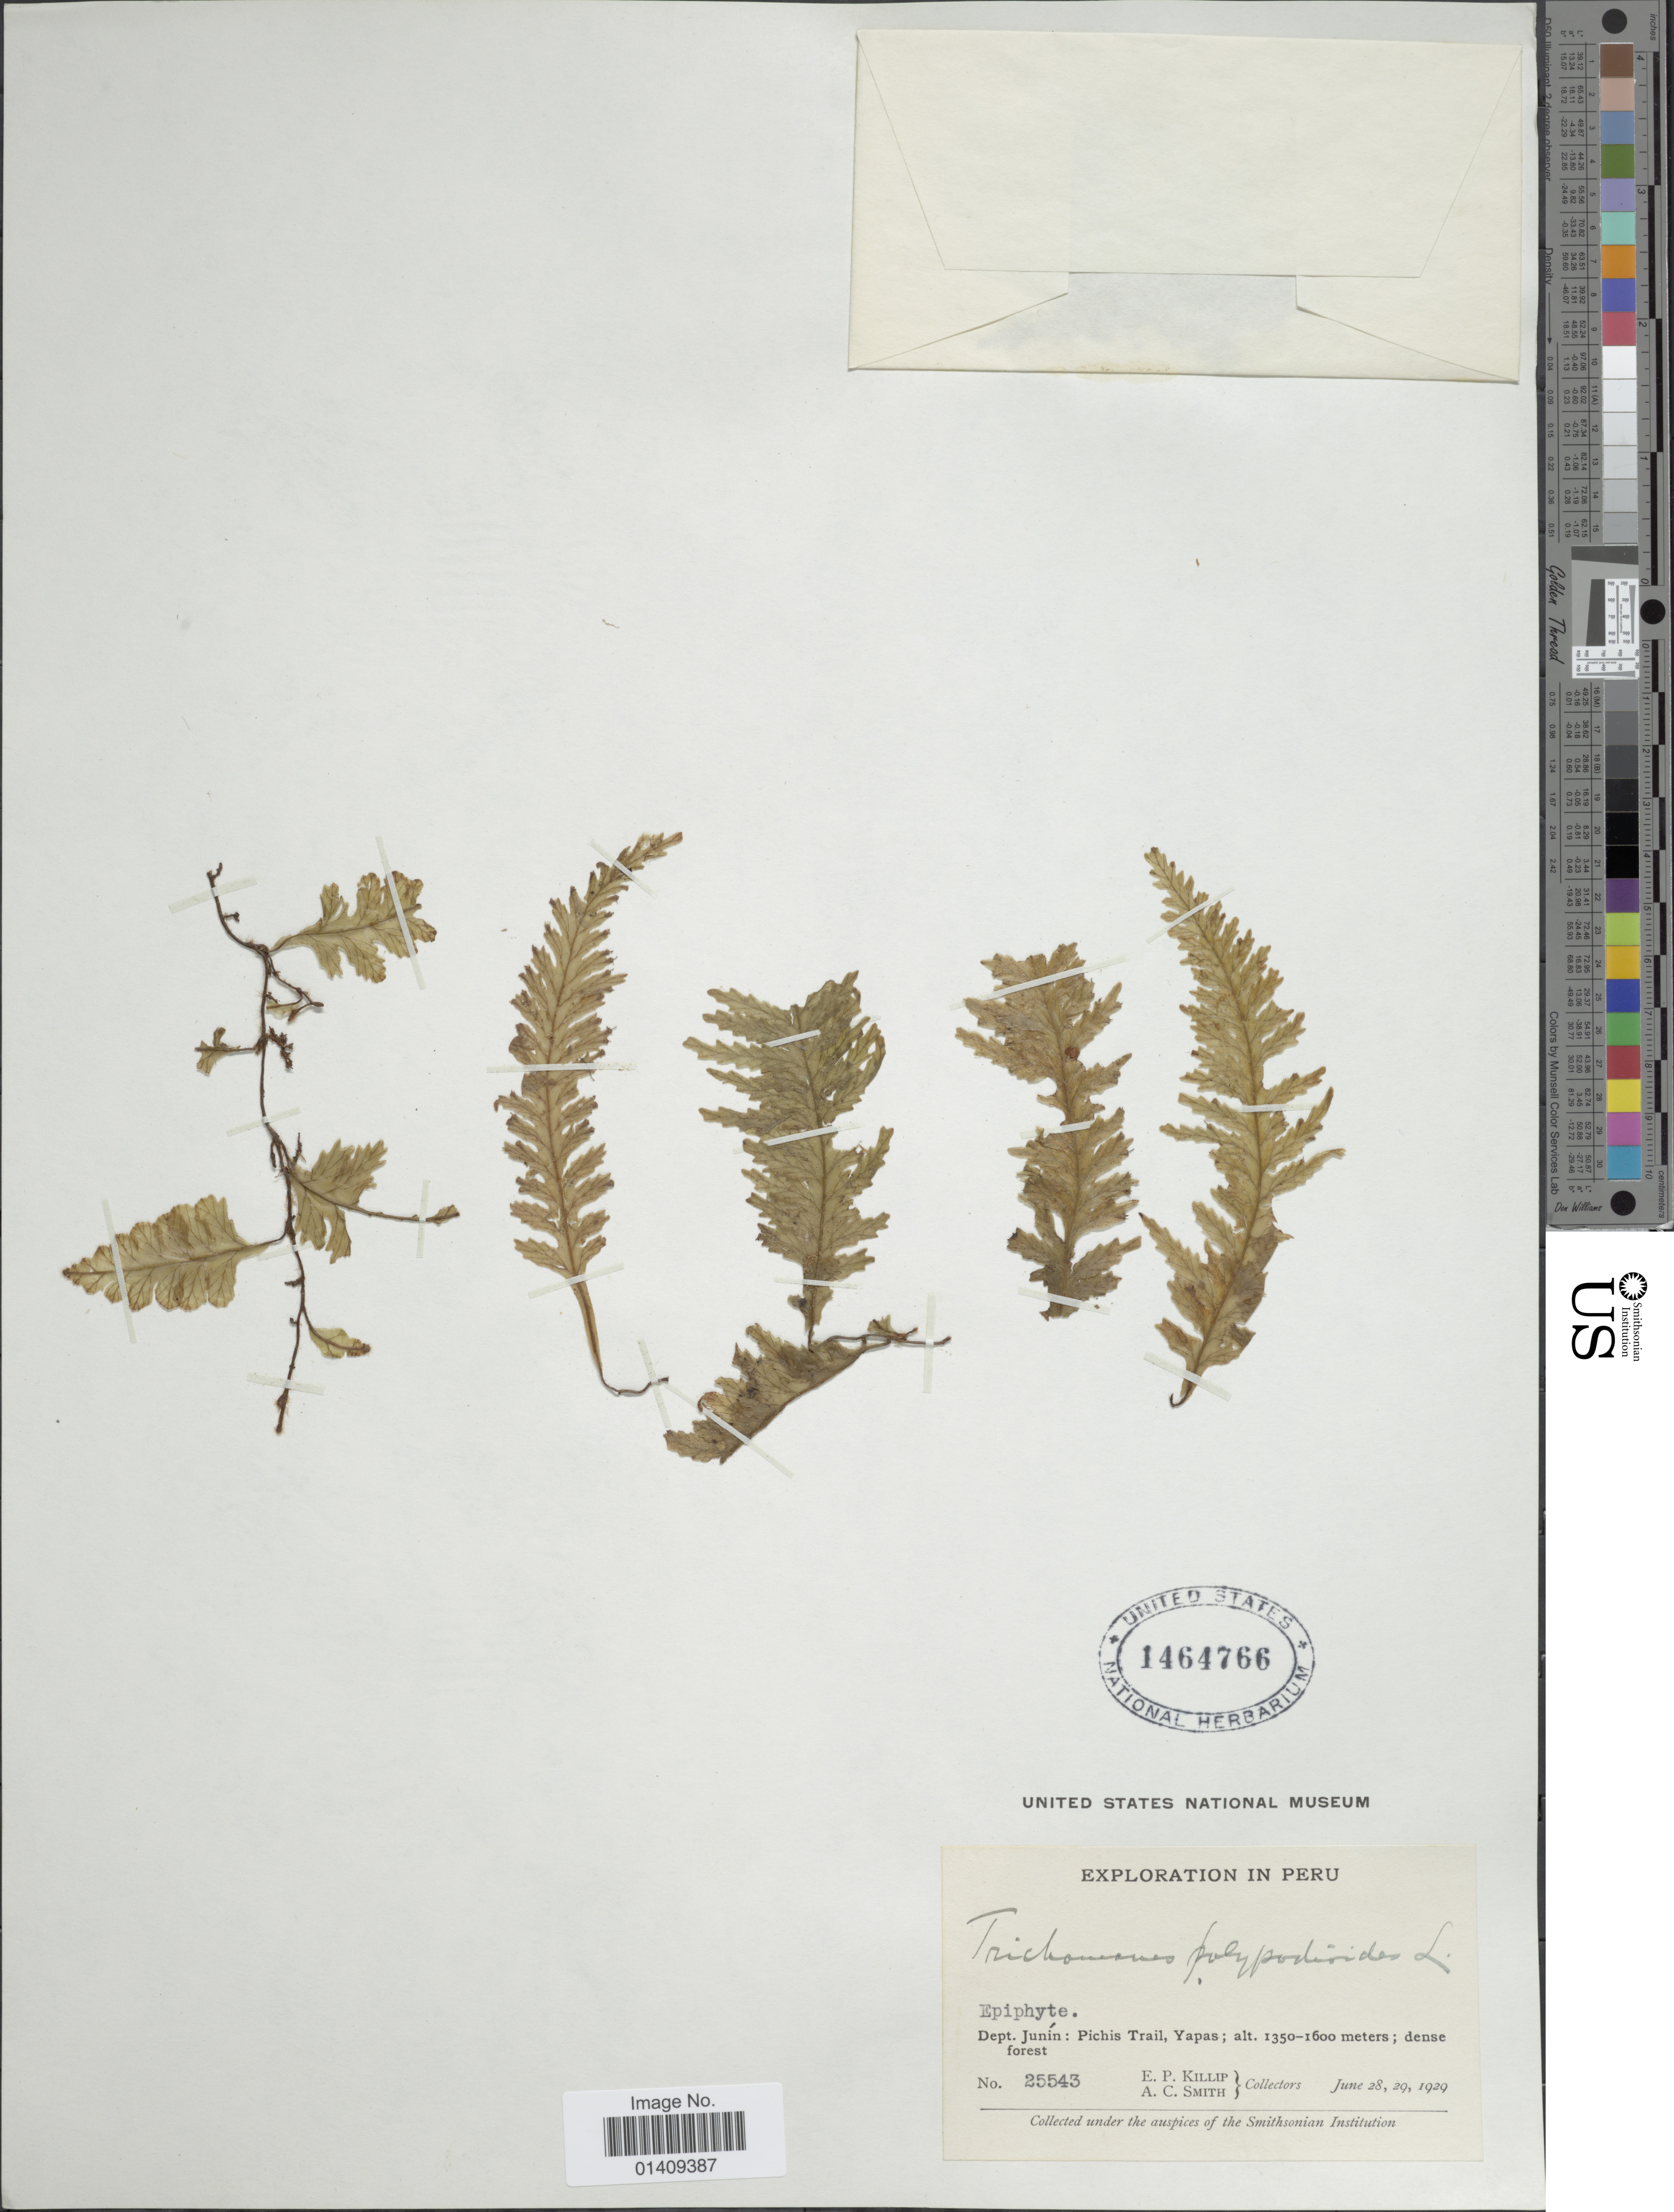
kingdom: Plantae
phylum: Tracheophyta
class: Polypodiopsida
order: Hymenophyllales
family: Hymenophyllaceae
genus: Trichomanes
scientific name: Trichomanes polypodioides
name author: L.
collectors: E. P. Killip & A. C. Smith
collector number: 25543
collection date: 1929-06-28/1929-06-29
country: Peru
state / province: Junín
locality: Dept. Junin Pichis trail Yapas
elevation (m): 1350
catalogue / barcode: US 1464766